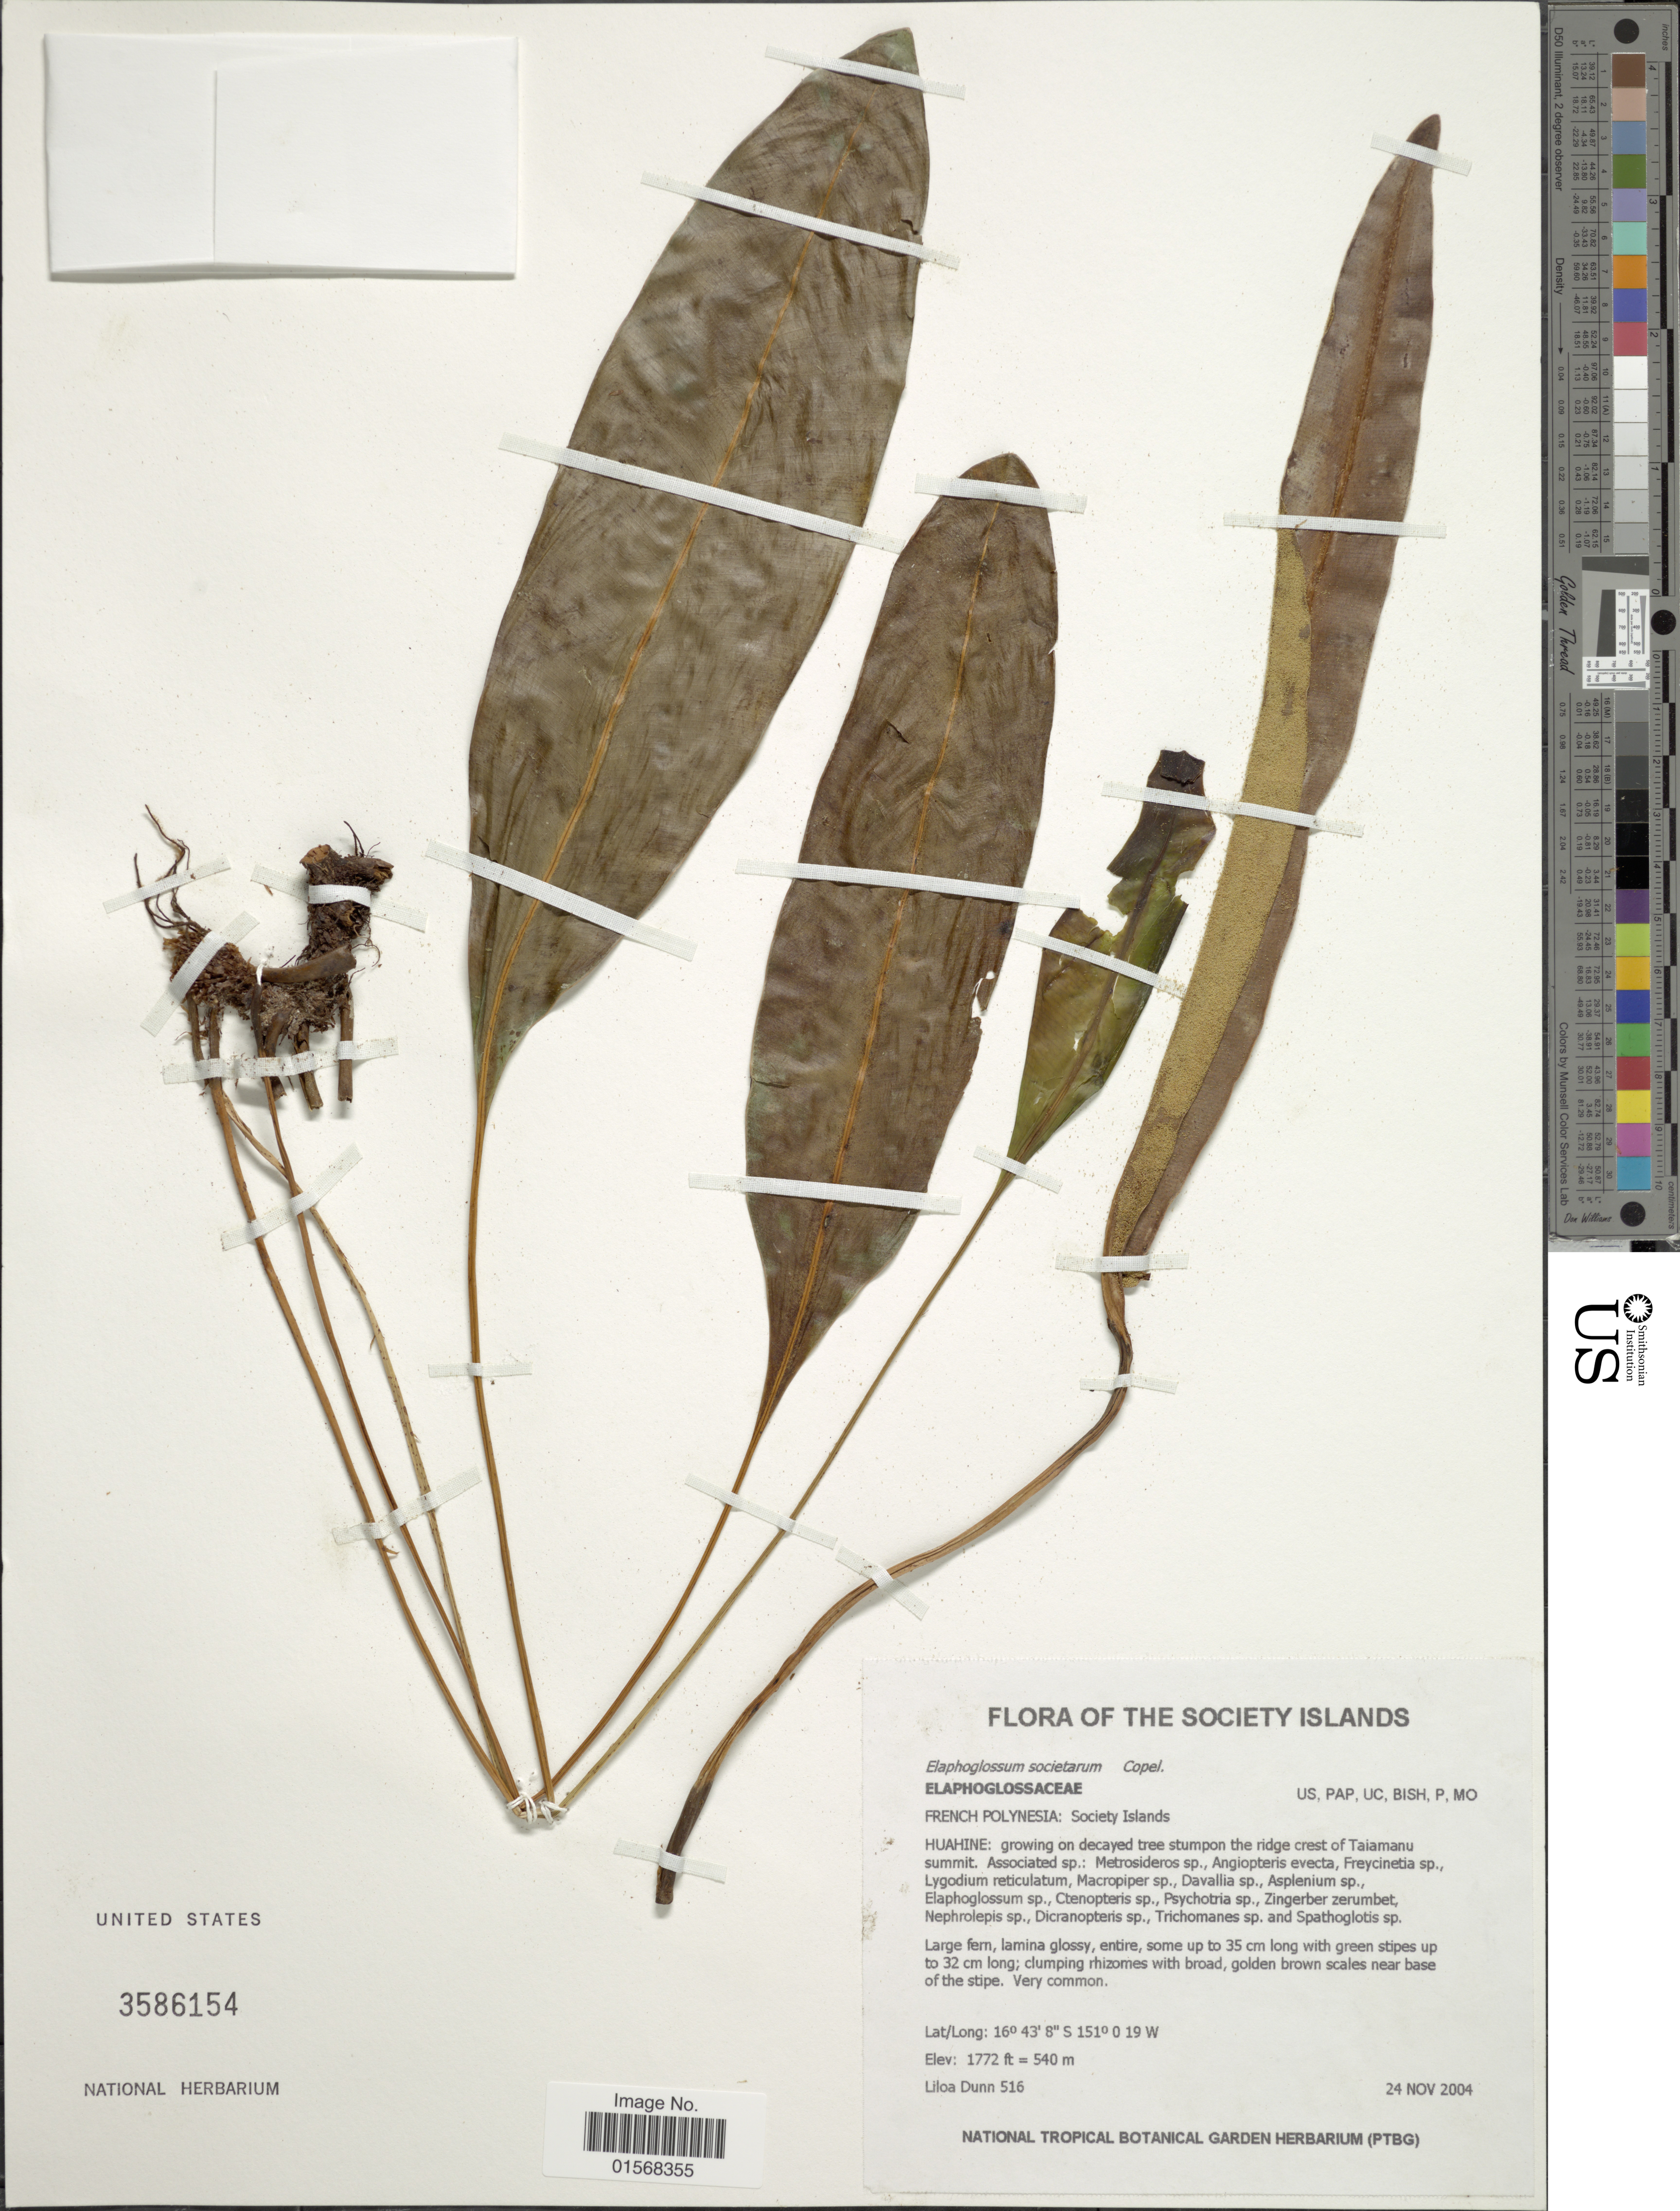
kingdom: Plantae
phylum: Tracheophyta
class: Polypodiopsida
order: Polypodiales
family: Dryopteridaceae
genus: Elaphoglossum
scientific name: Elaphoglossum societarum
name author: Copel.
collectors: L. Dunn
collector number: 516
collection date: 2004-11-24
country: French Polynesia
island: Huahine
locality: French Polynesia: Society Islands. Huahine: growing on decayed tree stumpon the ridge crest of Taiamanu summit. Society Islands.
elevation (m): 540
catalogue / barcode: US 3586154